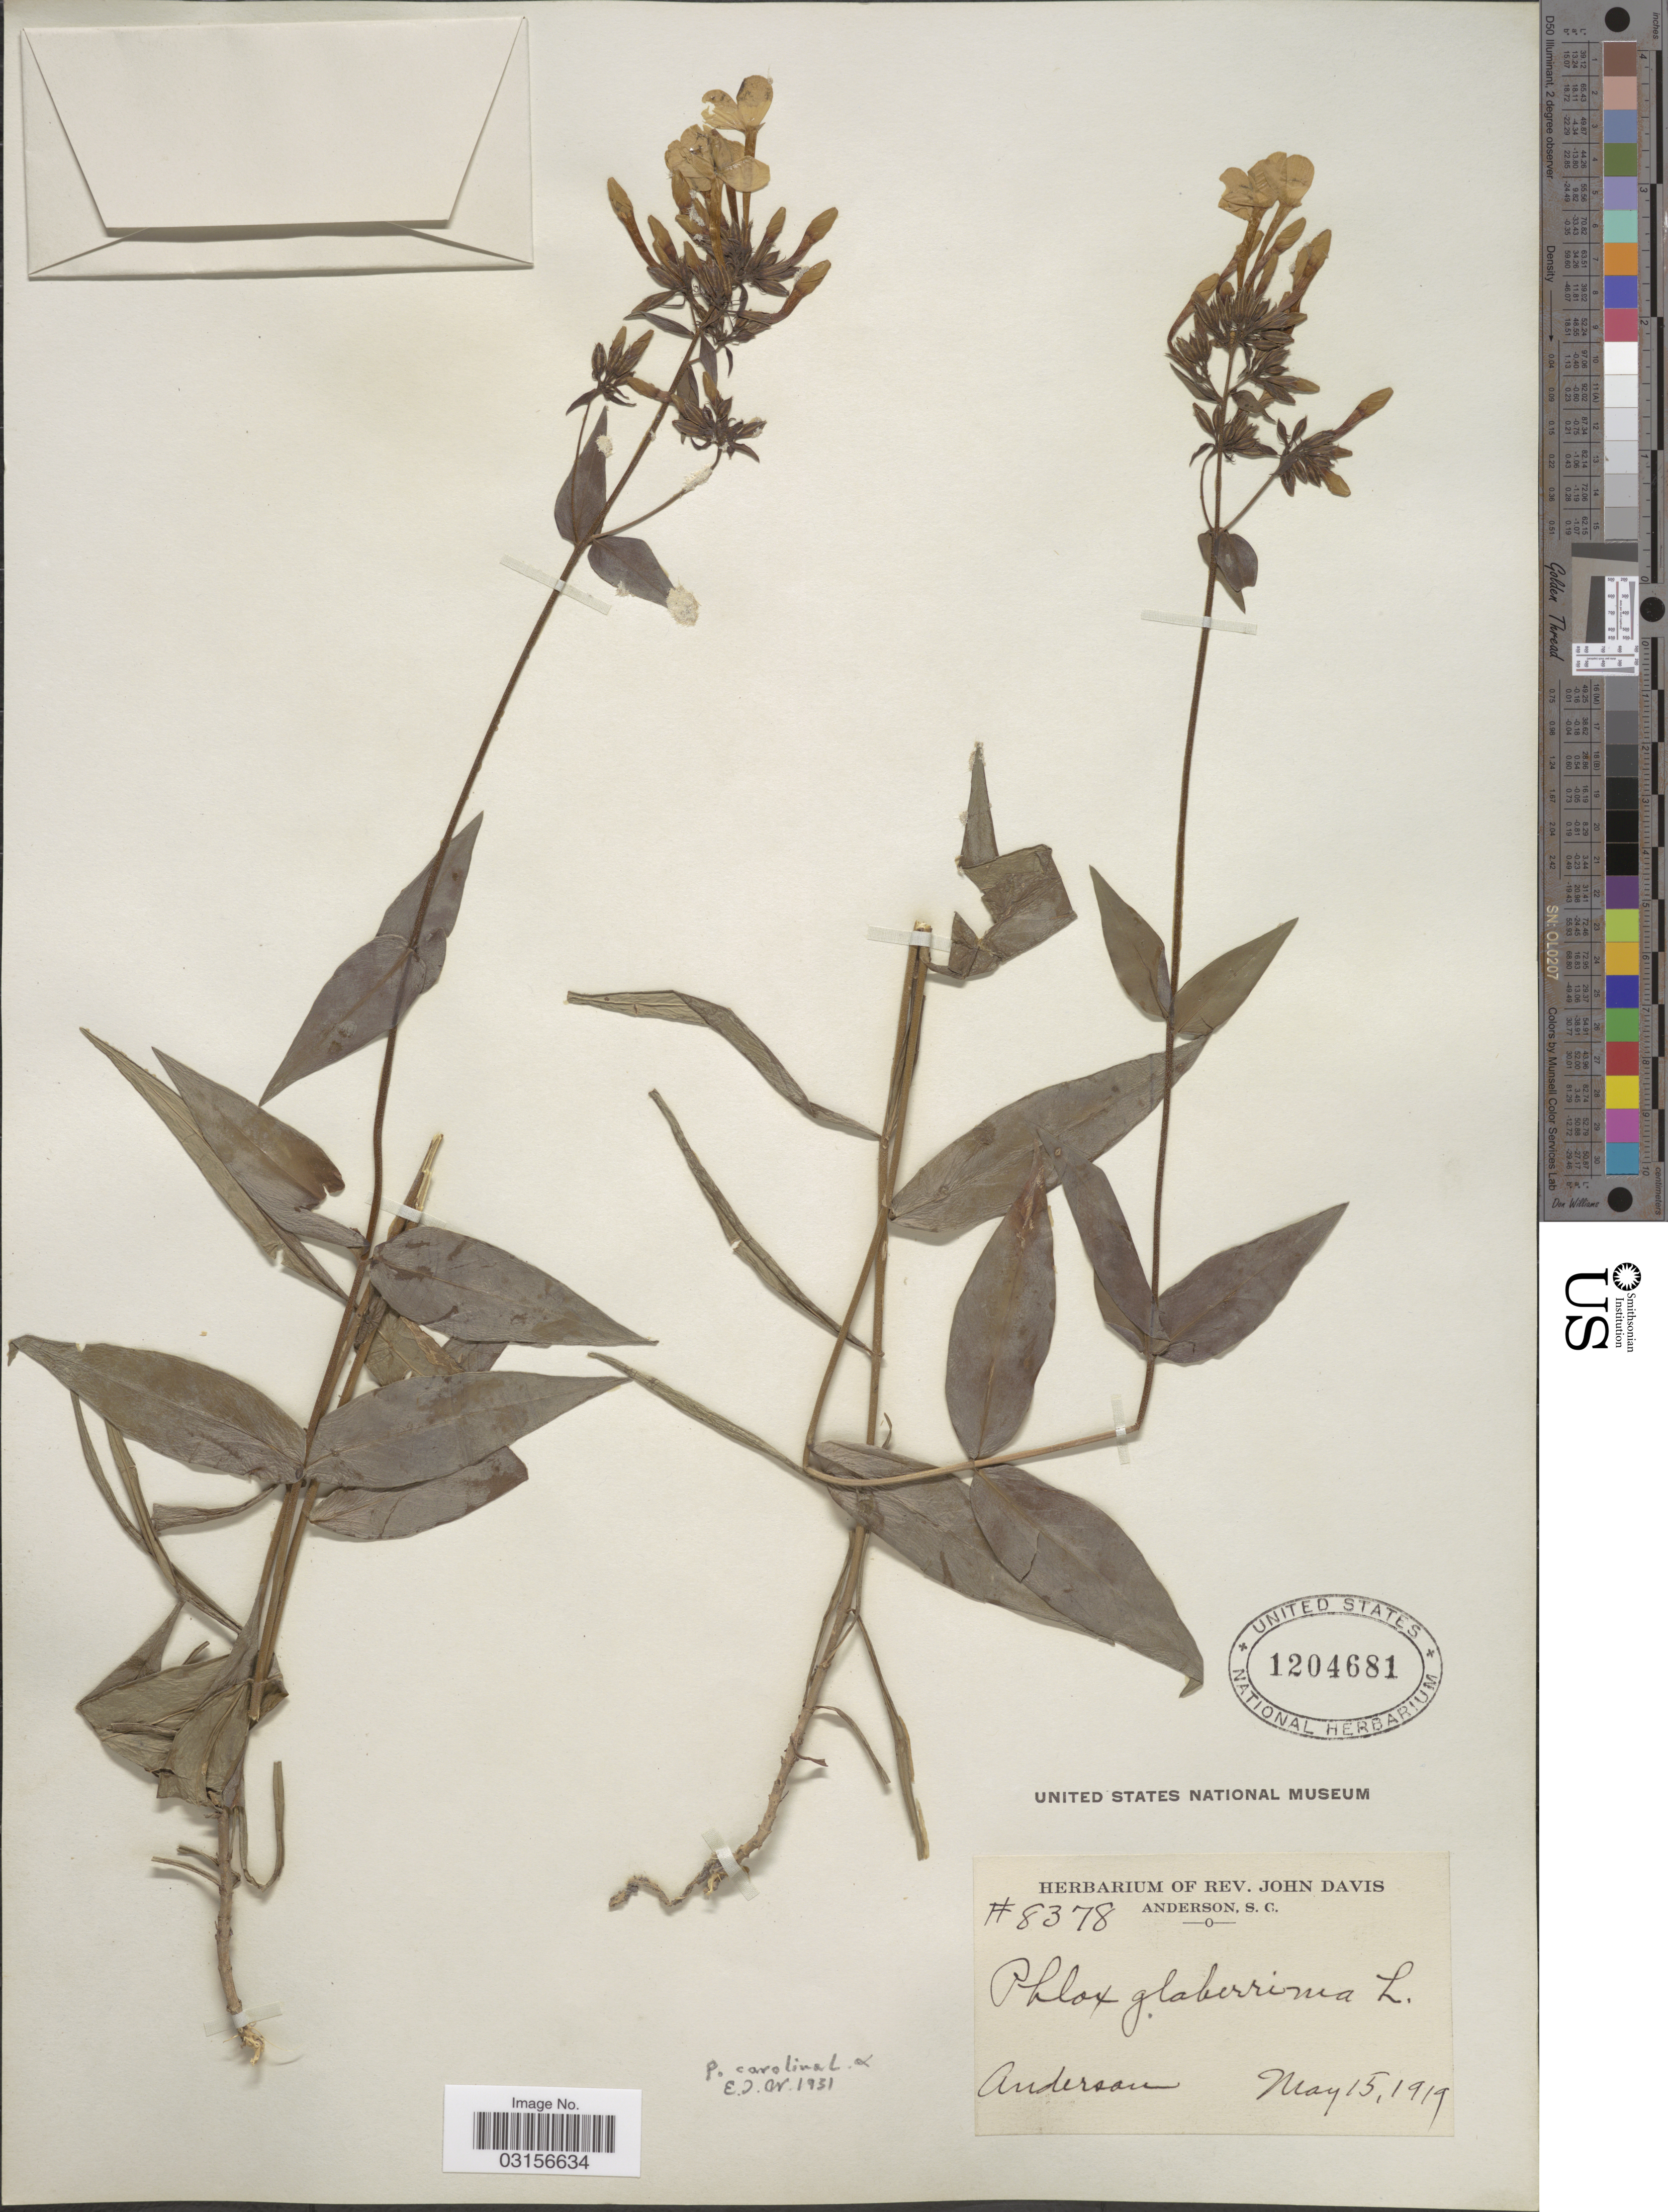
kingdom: Plantae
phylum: Tracheophyta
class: Magnoliopsida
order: Ericales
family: Polemoniaceae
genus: Phlox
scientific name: Phlox carolina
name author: L.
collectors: ex herb. Rev. John Davis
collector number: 8378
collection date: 1919-05-15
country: United States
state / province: South Carolina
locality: Anderson.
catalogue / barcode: US 1204681